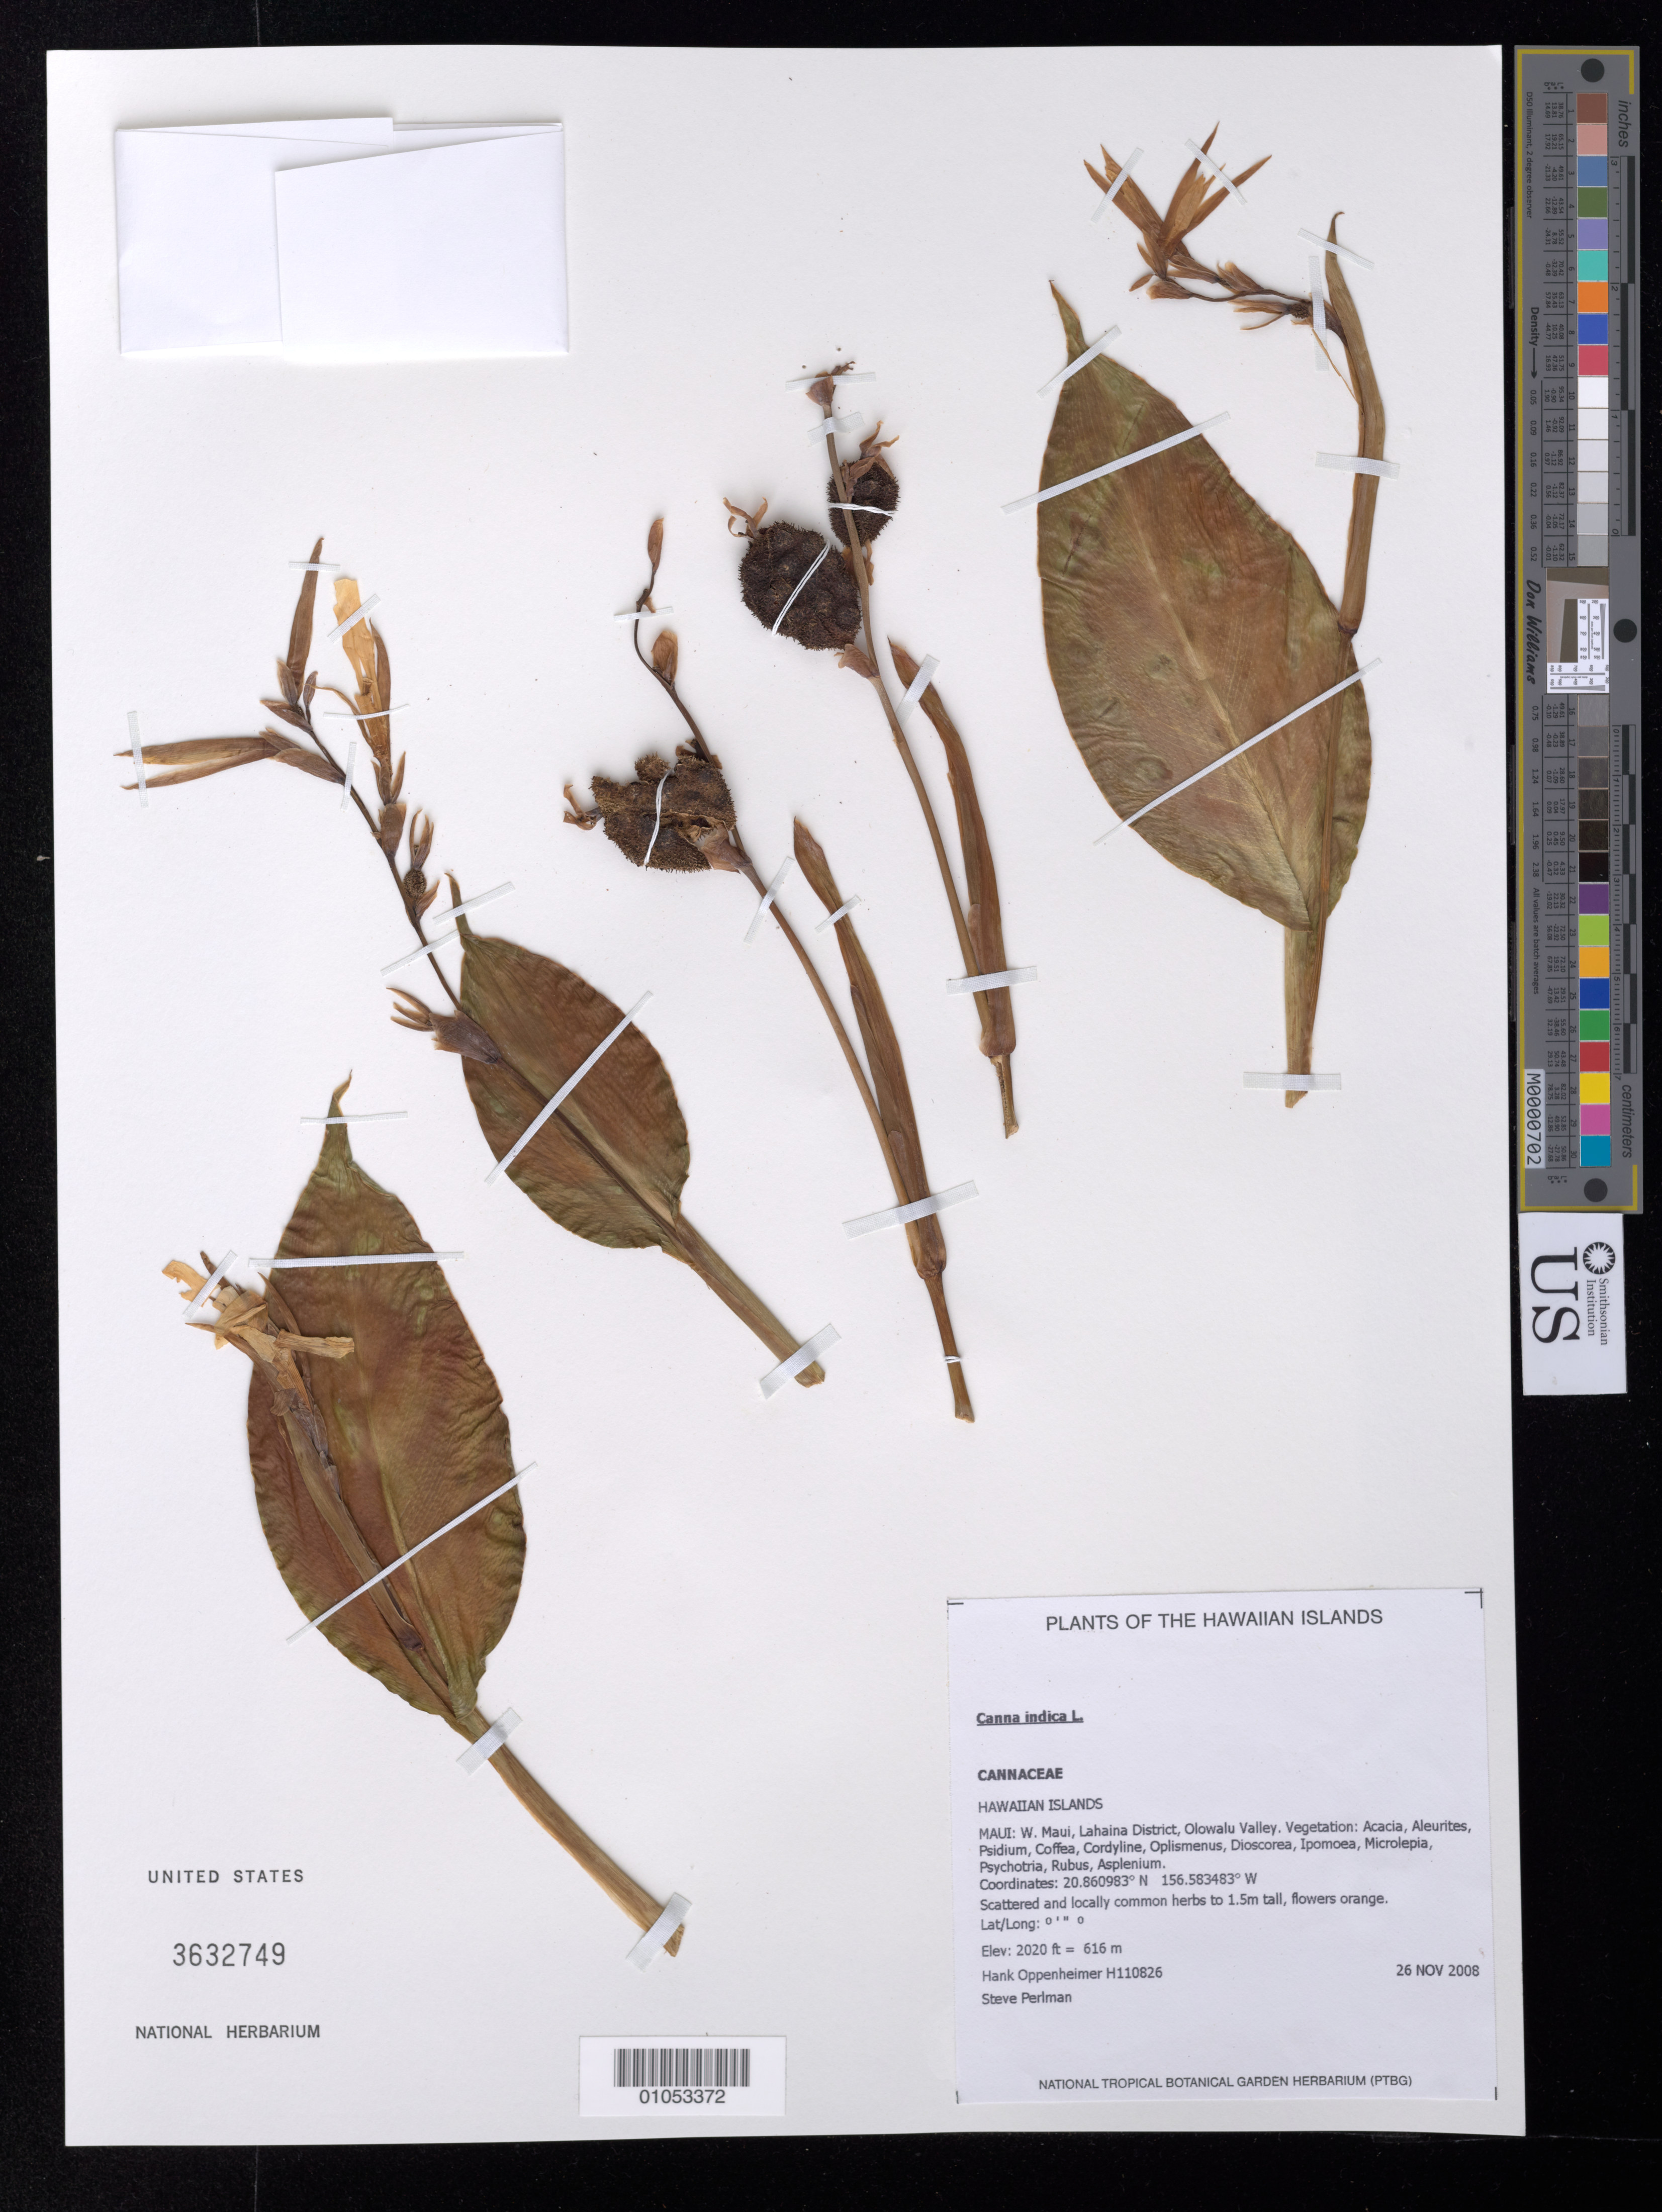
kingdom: Plantae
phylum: Tracheophyta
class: Liliopsida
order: Zingiberales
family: Cannaceae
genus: Canna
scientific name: Canna indica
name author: L.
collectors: H. L. Oppenheimer & S. P. Perlman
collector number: H110826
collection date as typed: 26 Nov 2008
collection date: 2008-11-26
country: United States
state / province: Hawaii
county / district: Maui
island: Maui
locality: West Maui, Lahaina District, Olowalu Valley.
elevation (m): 616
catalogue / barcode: US 3632749